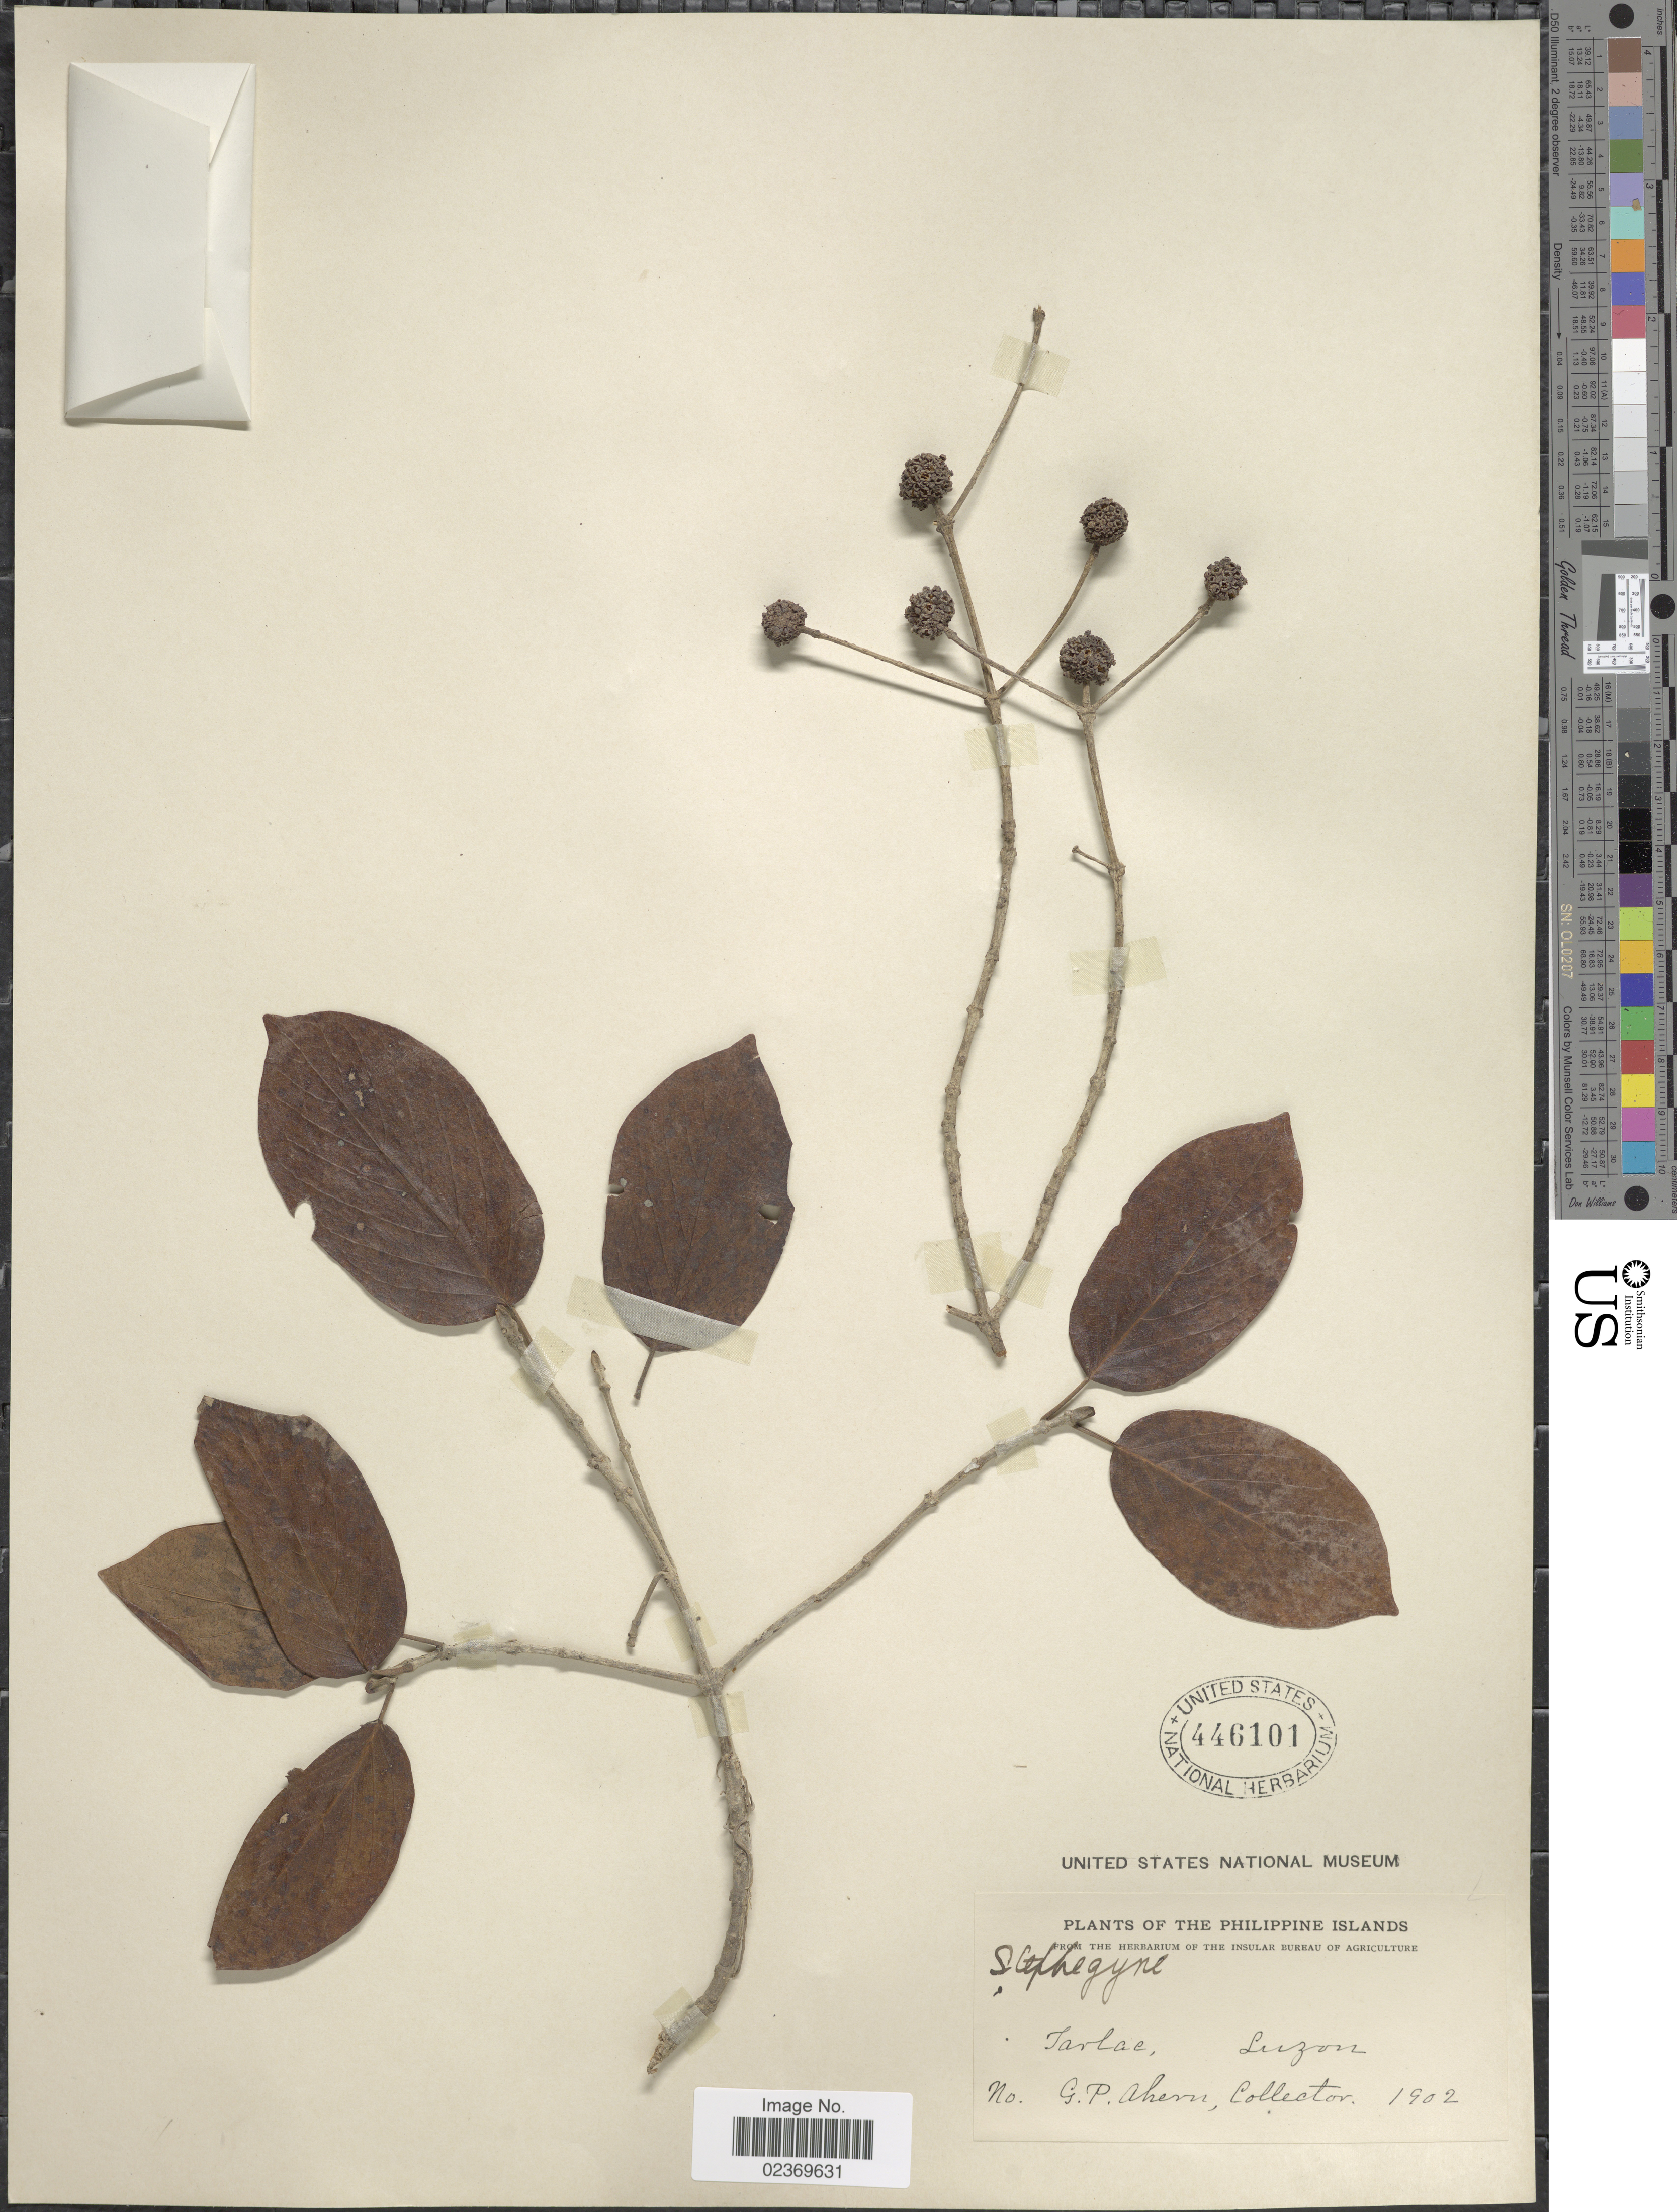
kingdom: Plantae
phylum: Tracheophyta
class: Magnoliopsida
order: Gentianales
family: Rubiaceae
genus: Mitragyna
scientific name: Mitragyna rotundifolia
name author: (Roxb.) Kuntze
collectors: G. Ahem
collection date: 1902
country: Philippines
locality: Tarlac , Luzon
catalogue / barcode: US 446101